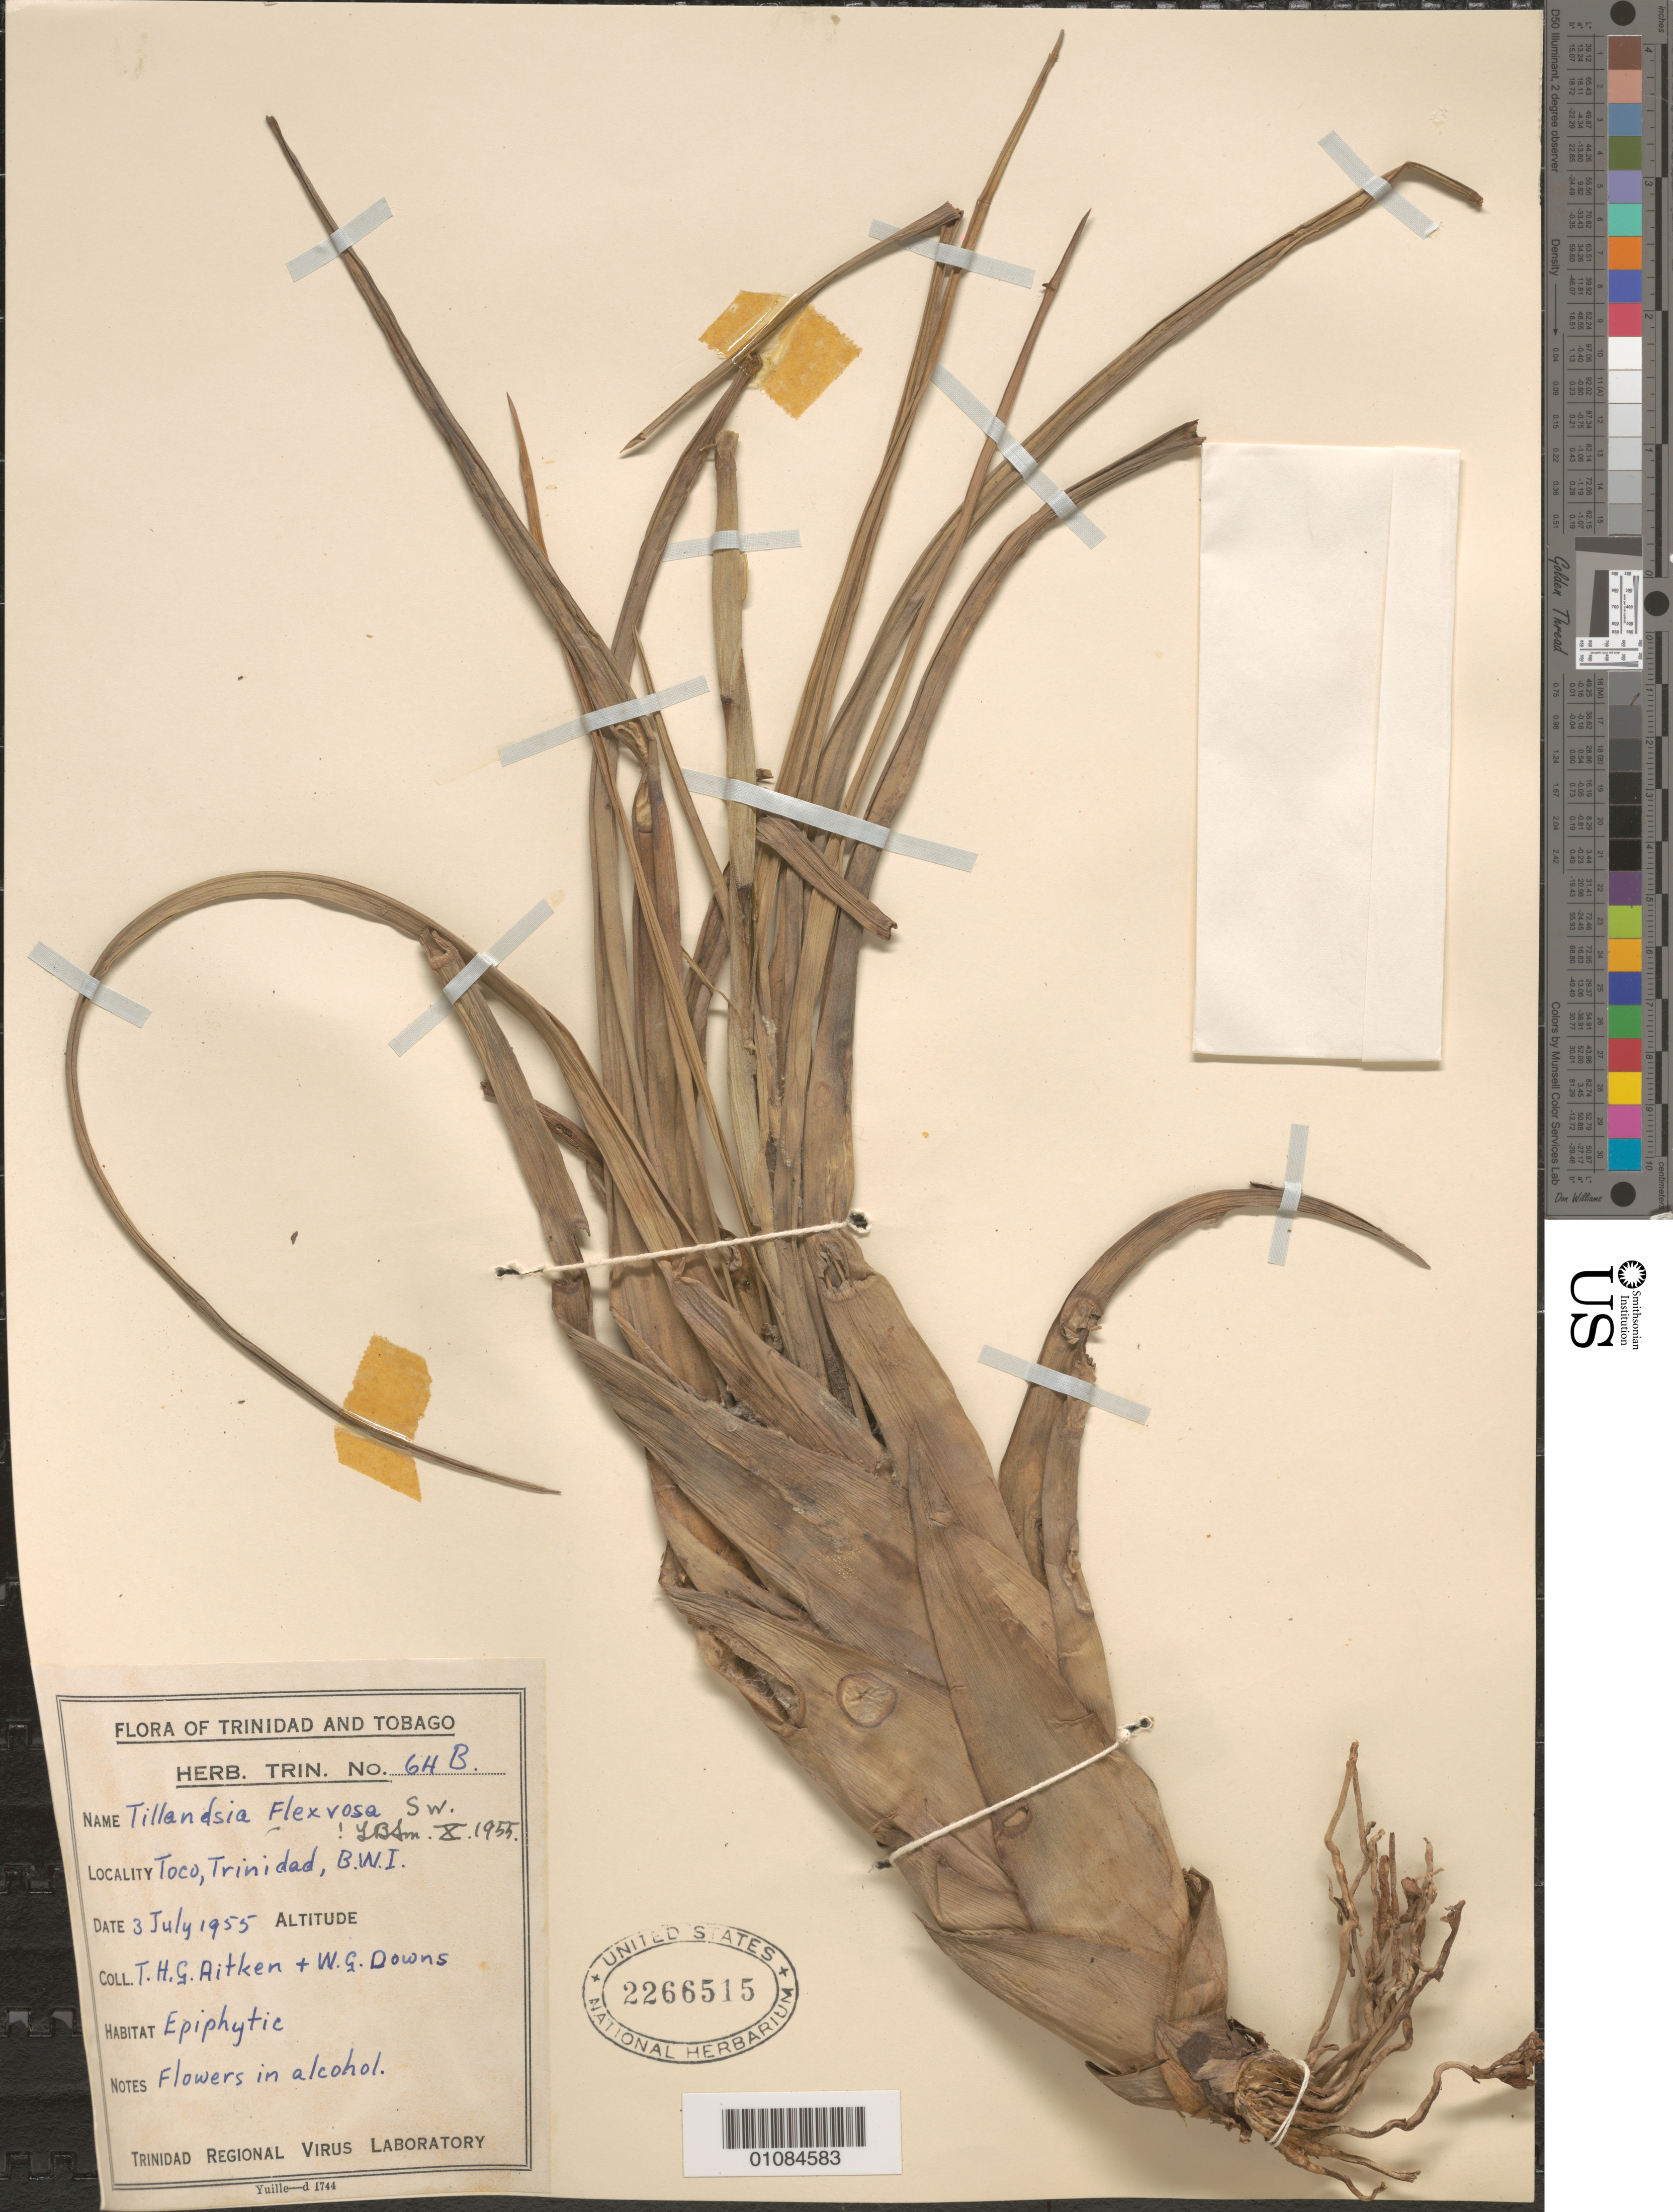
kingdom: Plantae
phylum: Tracheophyta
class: Liliopsida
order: Poales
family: Bromeliaceae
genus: Tillandsia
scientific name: Tillandsia flexuosa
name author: Sw.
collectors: T. Aitken & W. G. Downs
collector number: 64B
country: Trinidad and Tobago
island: Trinidad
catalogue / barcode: US 2266515